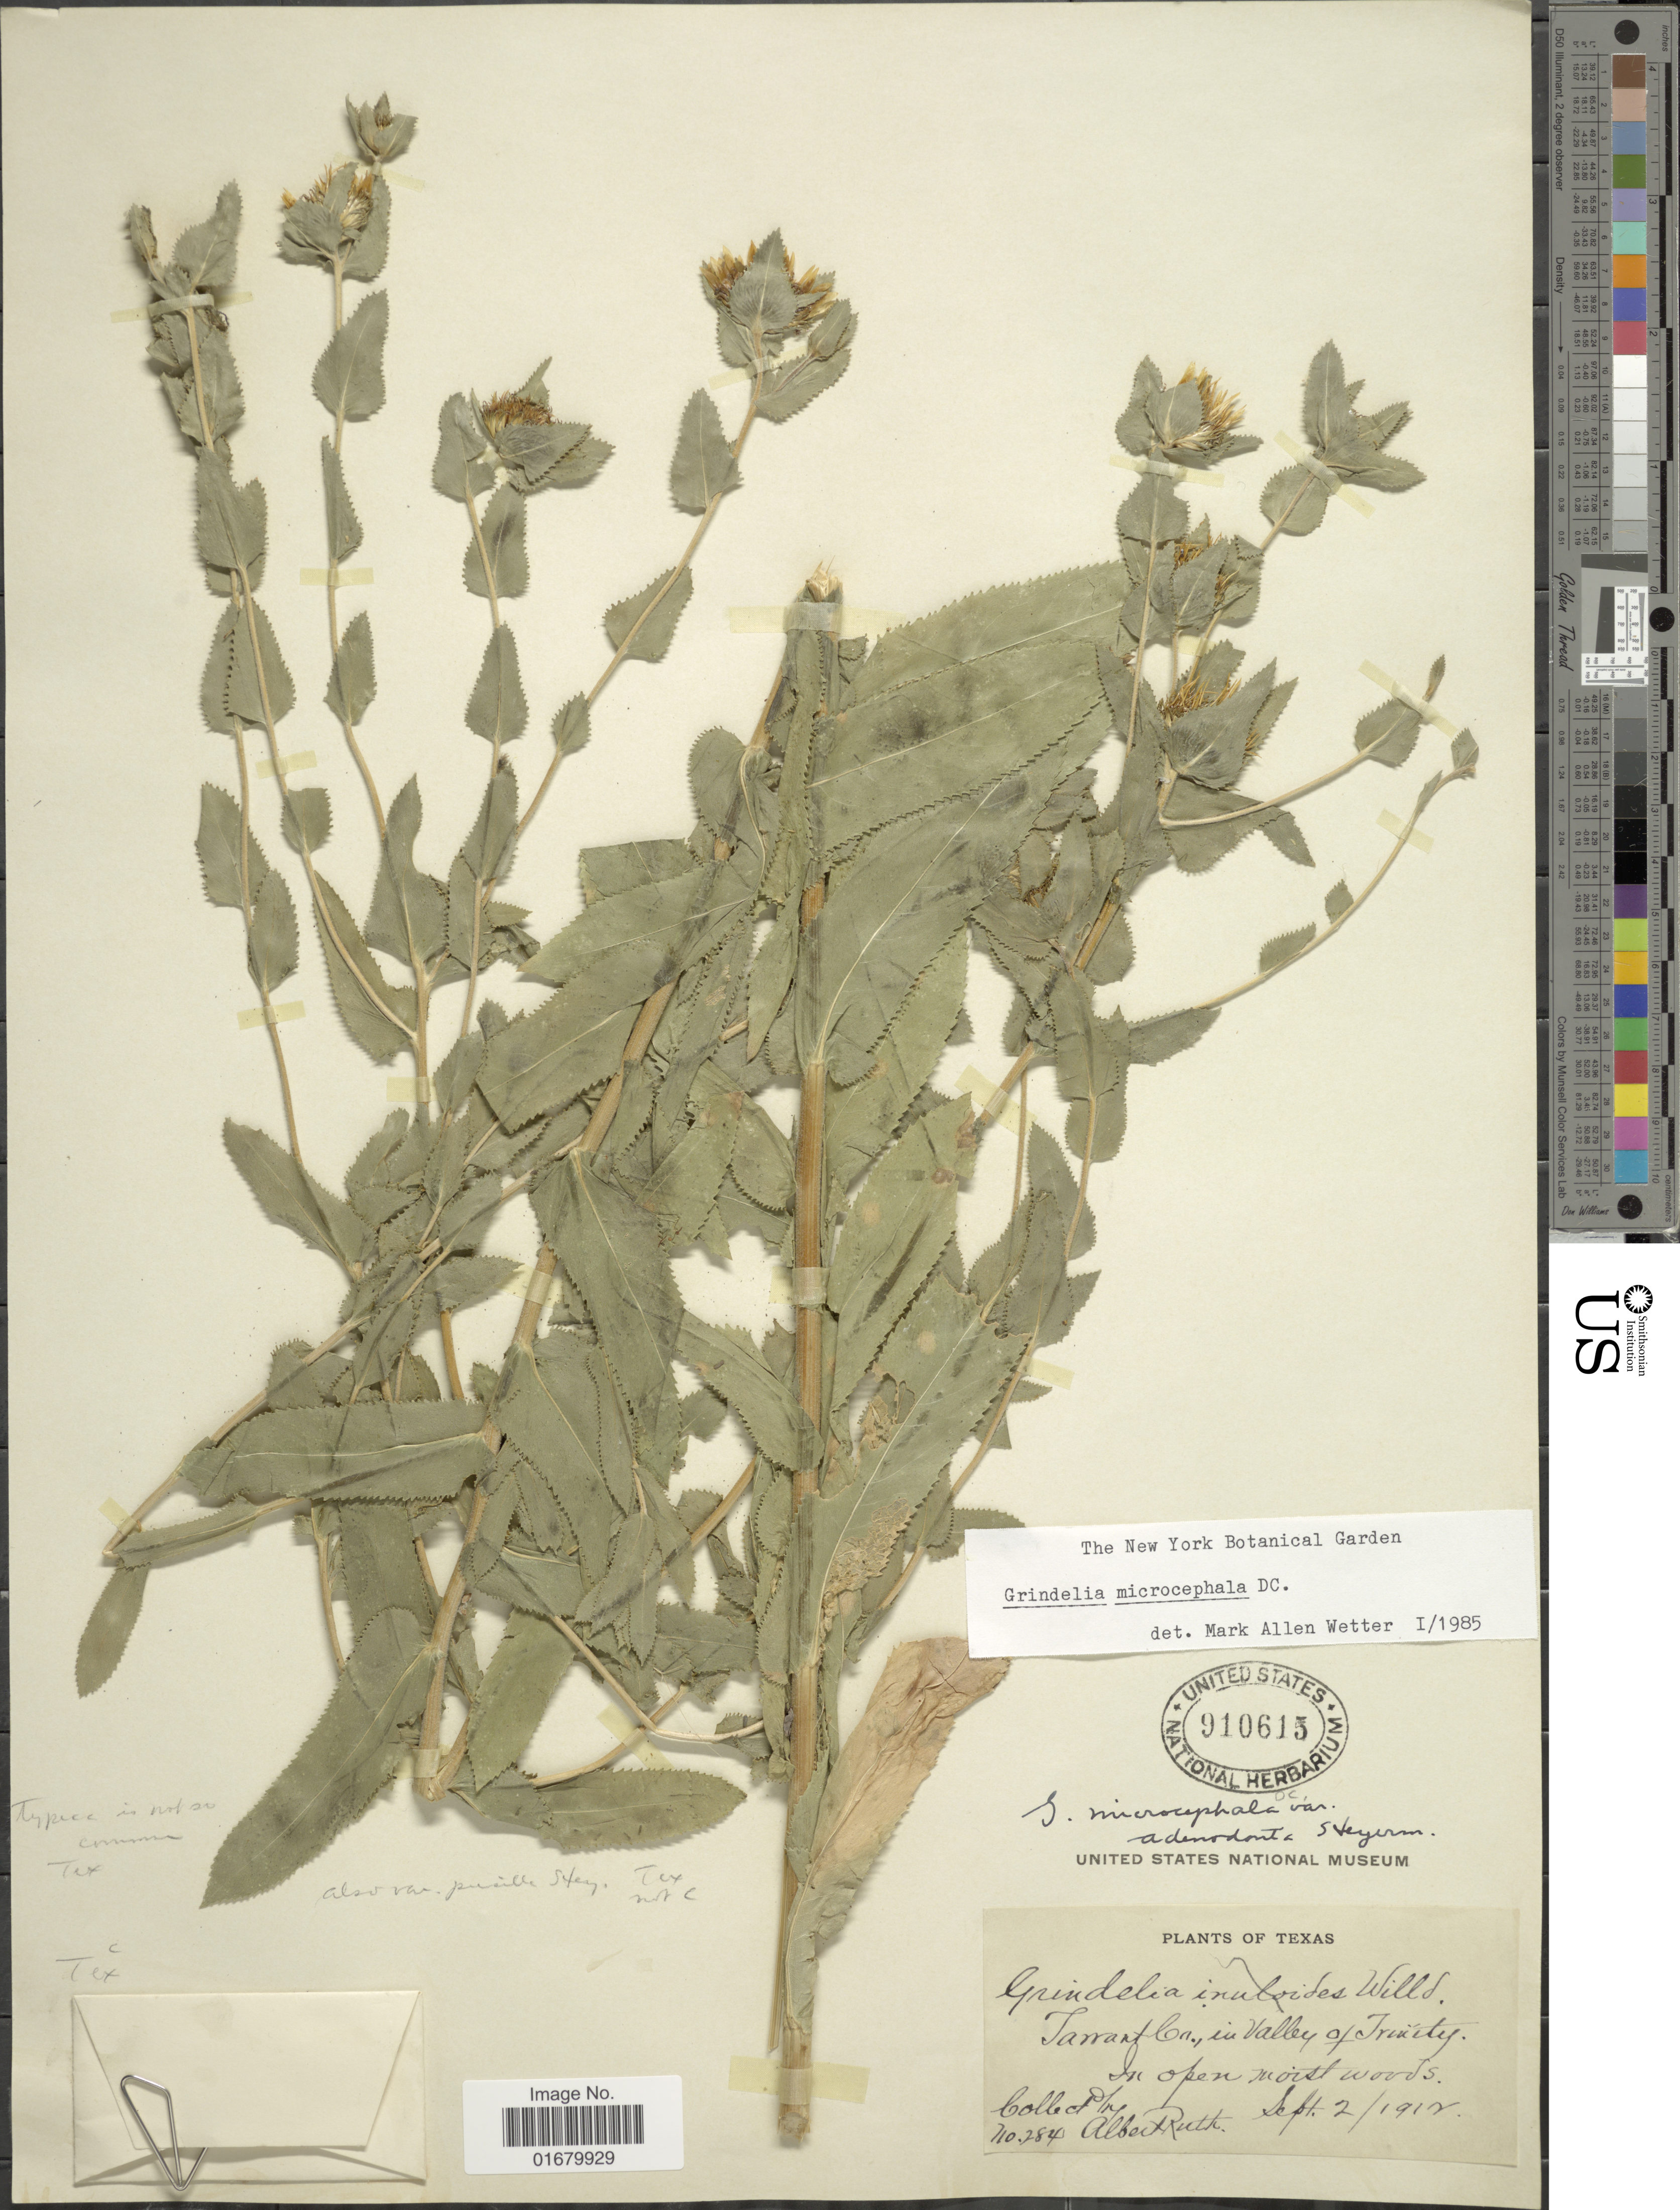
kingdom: Plantae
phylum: Tracheophyta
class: Magnoliopsida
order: Asterales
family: Asteraceae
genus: Grindelia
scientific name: Grindelia microcephala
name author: DC.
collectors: A. Ruth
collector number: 284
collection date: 1917-09-02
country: United States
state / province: Texas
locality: Tarrant Co., in valley of Trinity.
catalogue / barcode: US 910615